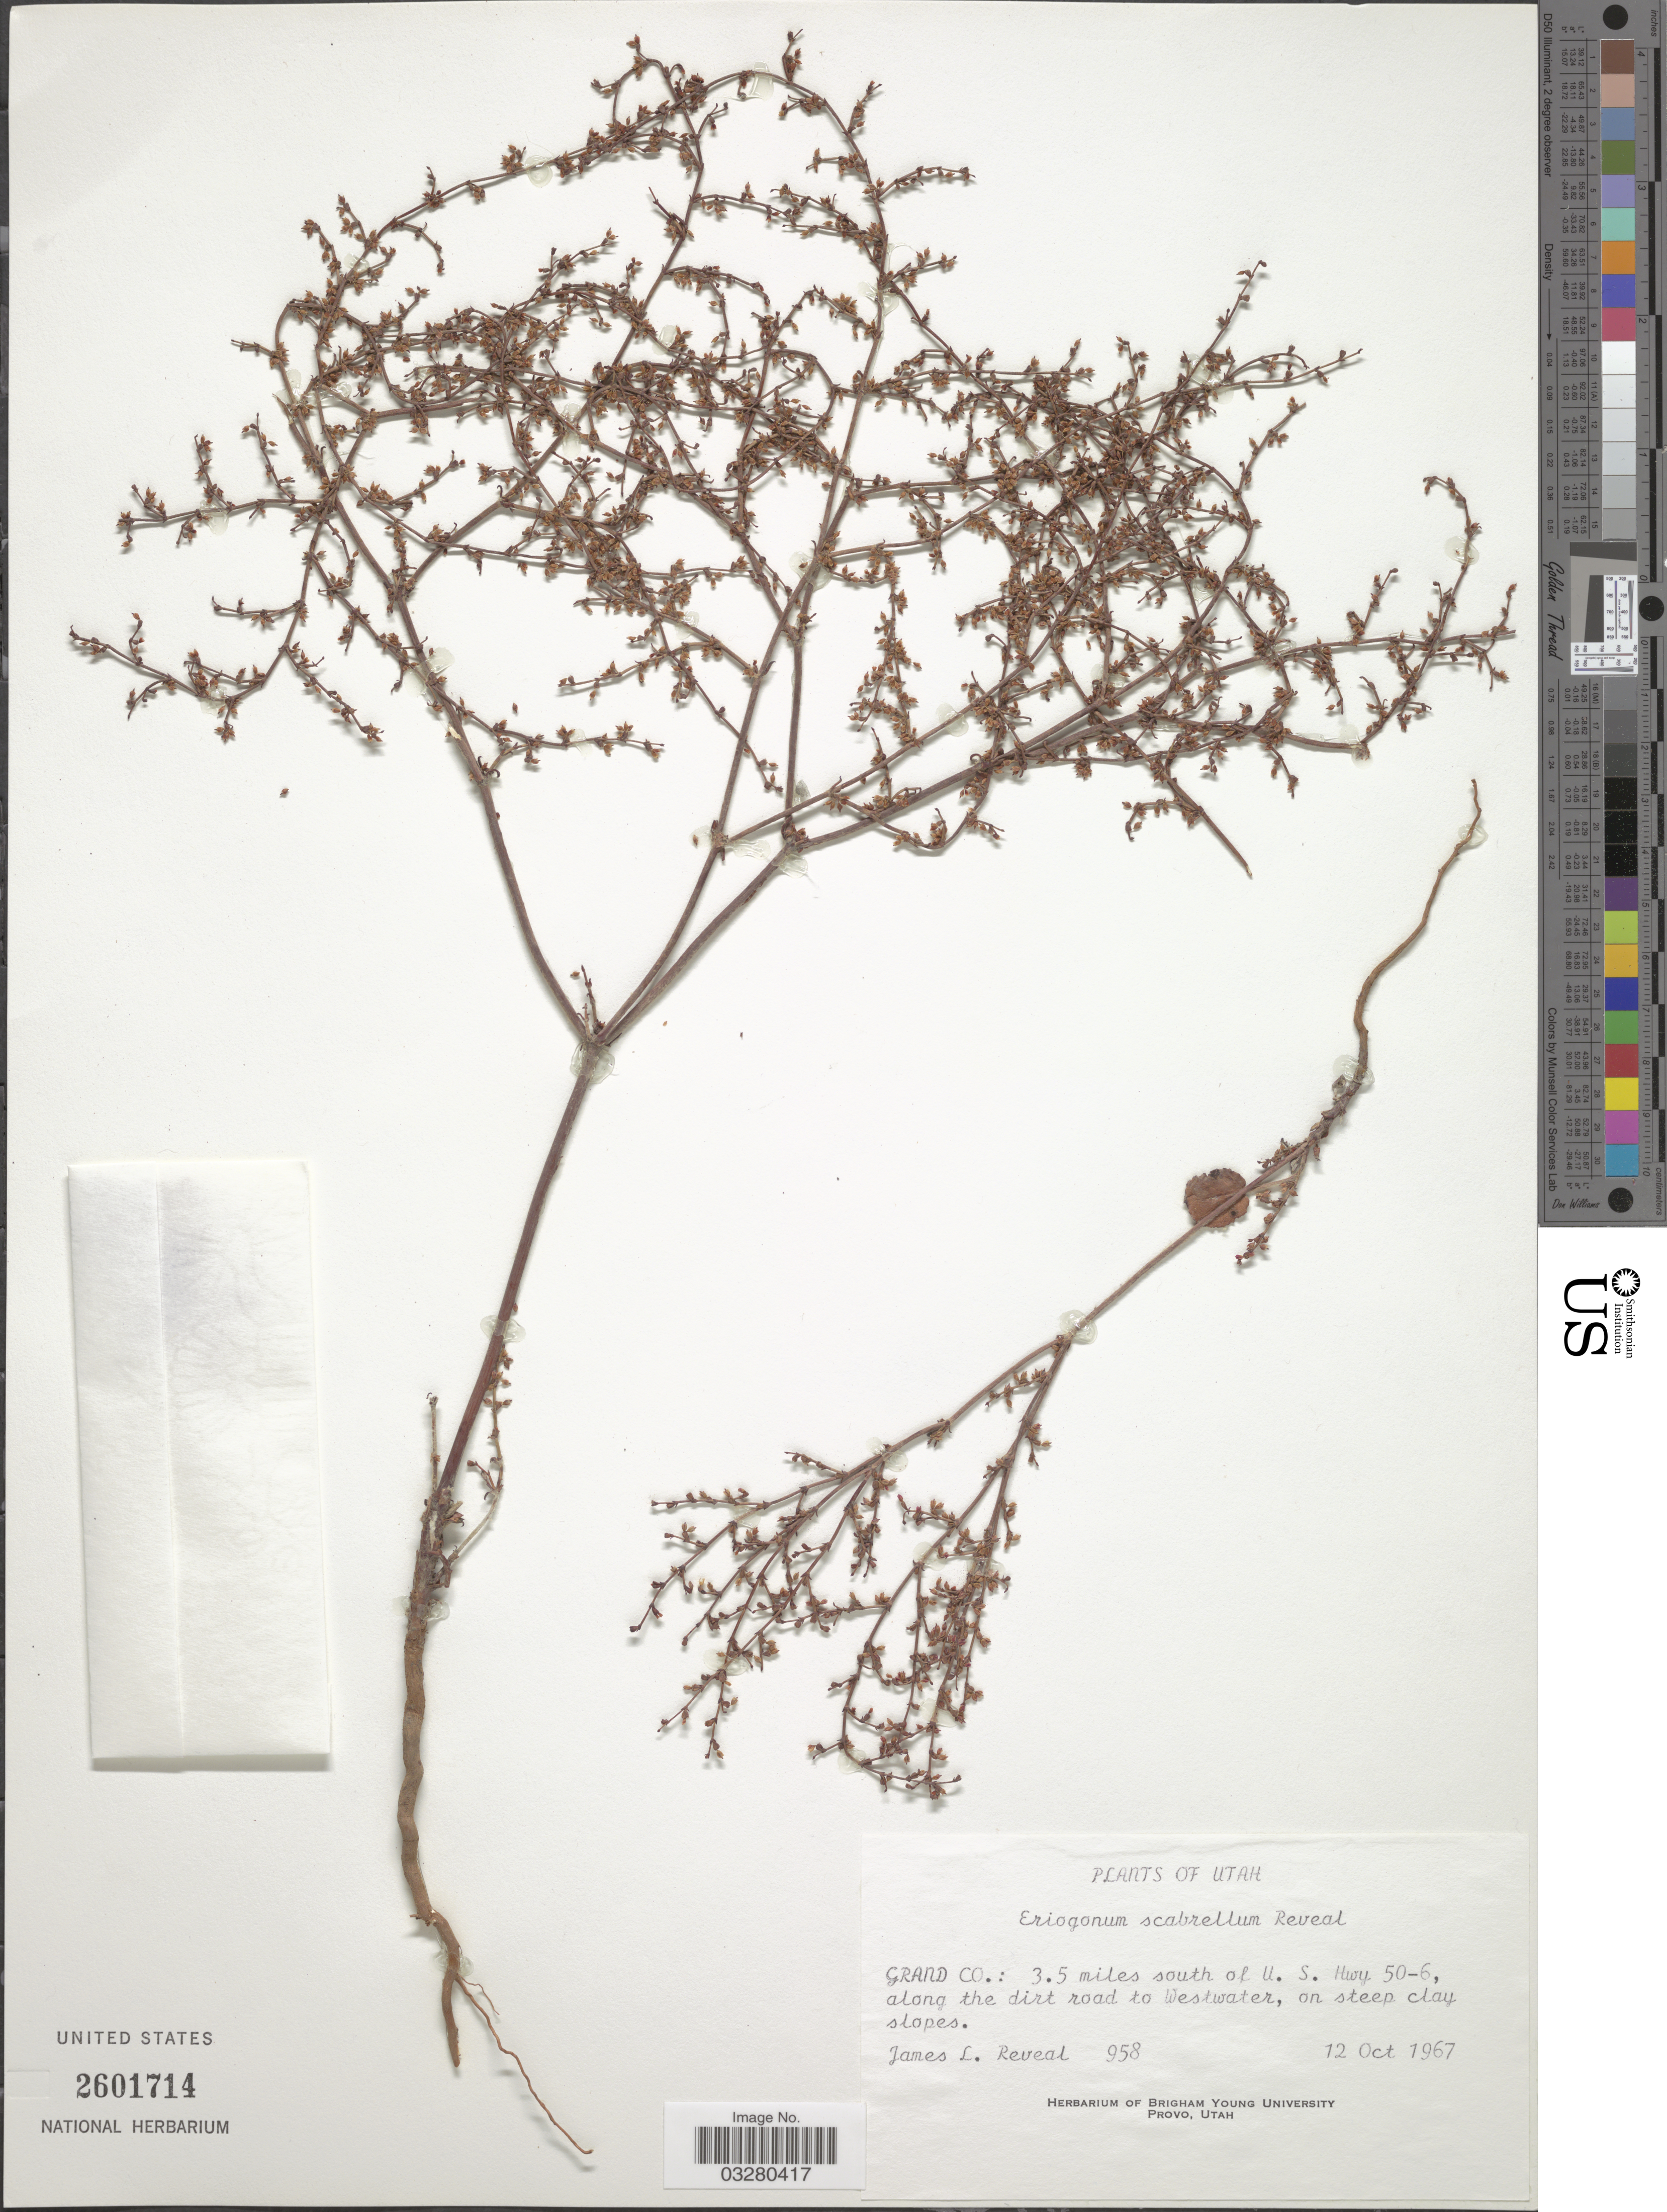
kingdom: Plantae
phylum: Tracheophyta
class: Magnoliopsida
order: Caryophyllales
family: Polygonaceae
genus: Eriogonum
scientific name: Eriogonum scabrellum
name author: Reveal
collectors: J. L. Reveal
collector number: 958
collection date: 1967-10-12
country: United States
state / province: Utah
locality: Grand Co.: 3.5 miles south of U. S. Hwy 50-6, along the dirt road to Westwater, on steep clay slopes.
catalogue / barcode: US 2601714